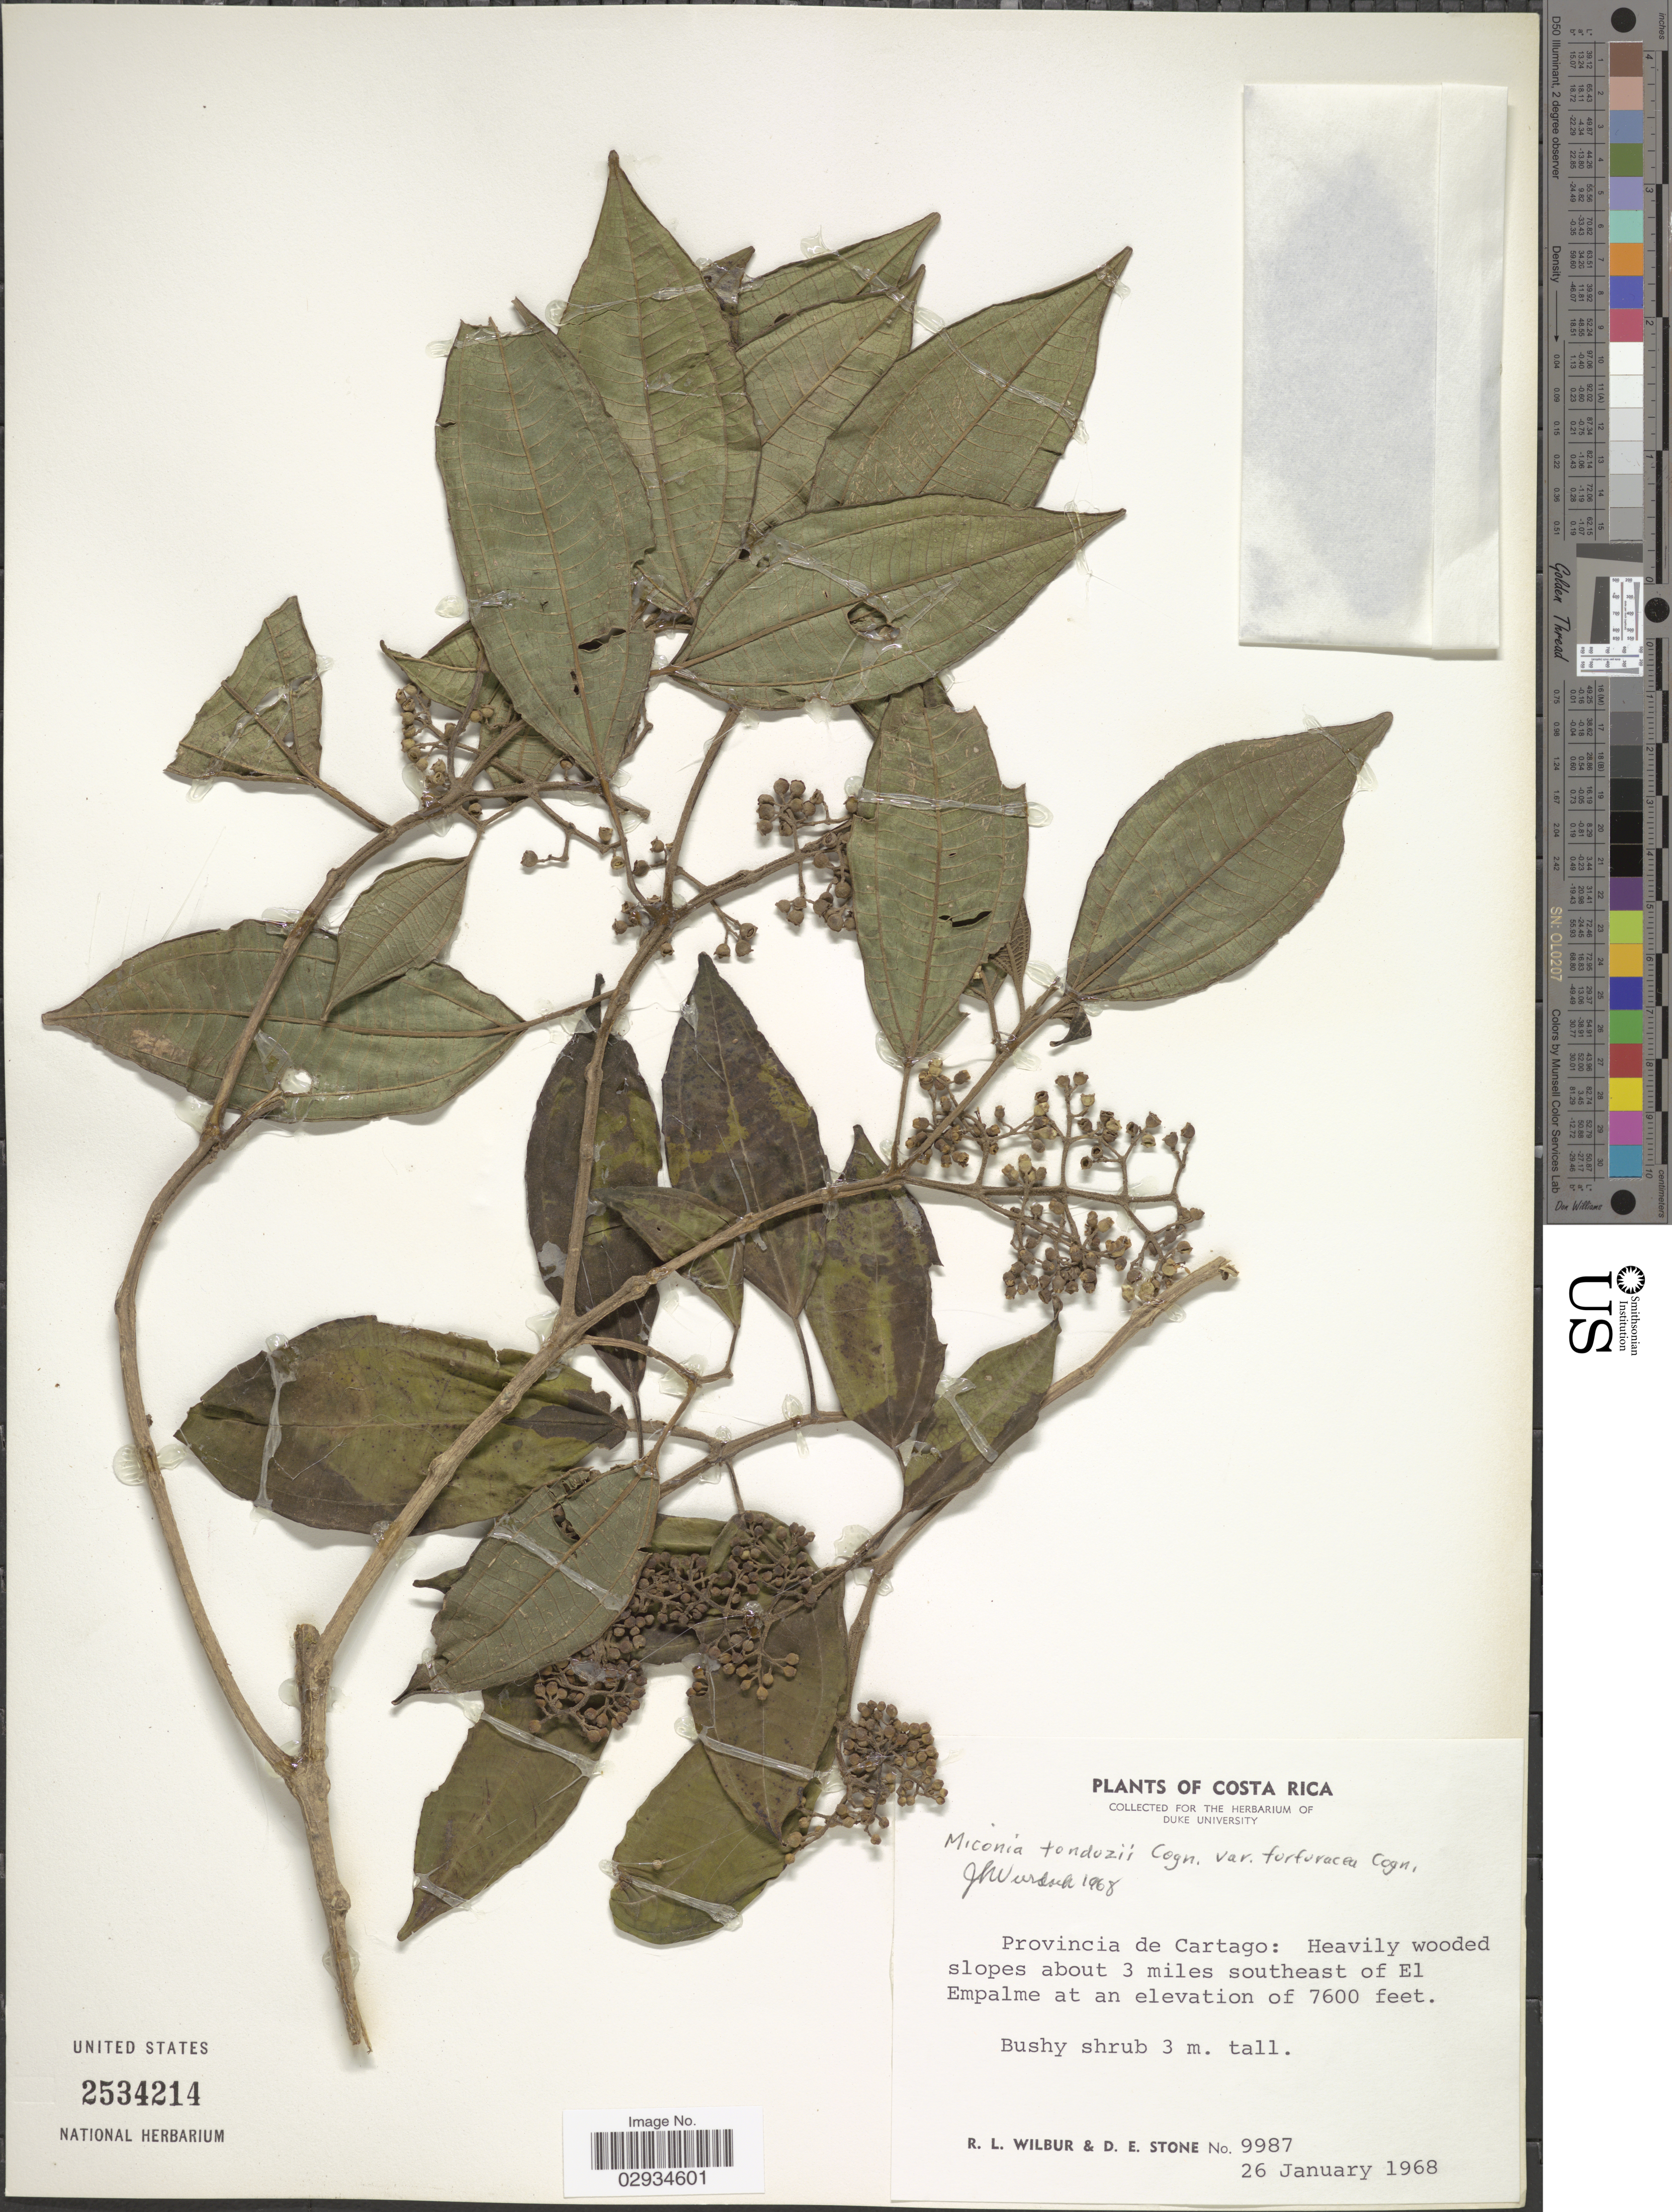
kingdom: Plantae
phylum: Tracheophyta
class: Magnoliopsida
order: Myrtales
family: Melastomataceae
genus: Miconia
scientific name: Miconia tonduzii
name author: Cogn. in A. DC.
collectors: R. L. Wilbur & D. E. Stone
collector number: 9987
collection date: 1968-01-26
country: Costa Rica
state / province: Cartago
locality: Heavily wooded slopes about 3 miles southeast of El Empalme.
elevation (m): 2316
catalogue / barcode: US 2534214